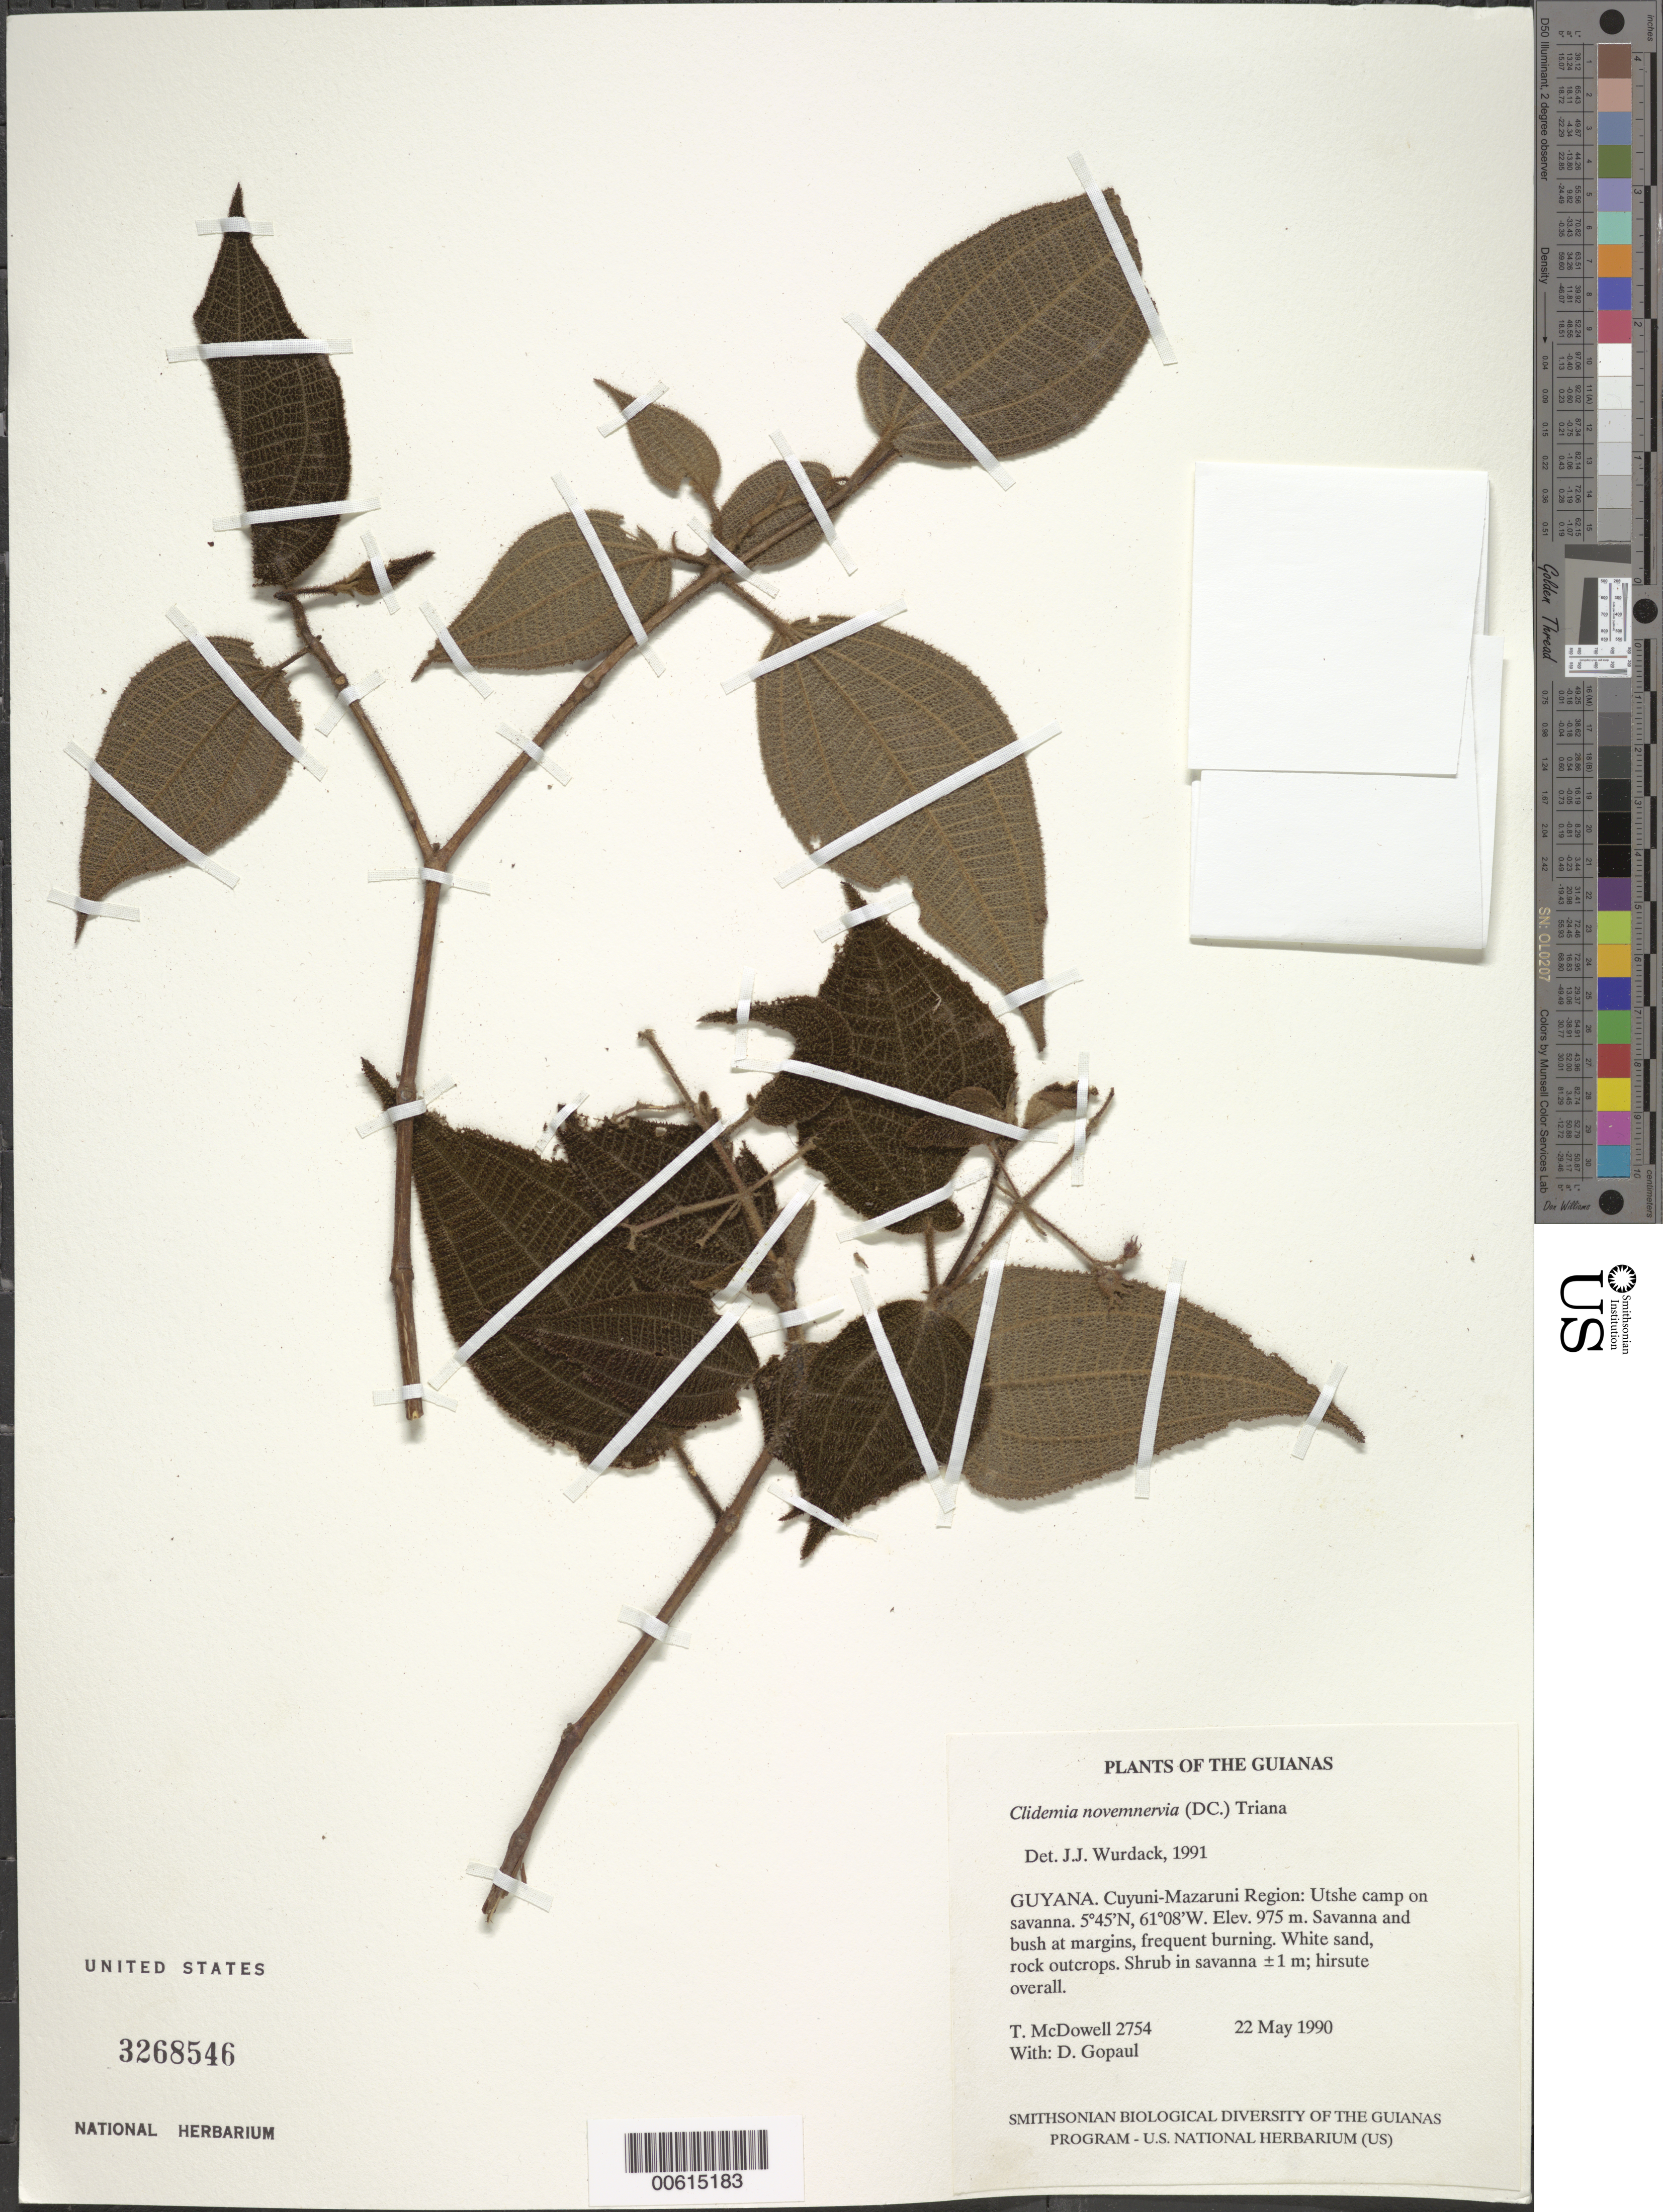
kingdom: Plantae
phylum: Tracheophyta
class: Magnoliopsida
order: Myrtales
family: Melastomataceae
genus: Clidemia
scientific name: Clidemia novemnervia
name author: (DC.) Triana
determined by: Wurdack, John J., (US), US (UNITED STATES)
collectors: T. McDowell & D. Gopaul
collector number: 2754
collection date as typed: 22 May 1990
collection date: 1990-05-22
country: Guyana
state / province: Cuyuni-Mazaruni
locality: Utshi camp, 0.3 km N of Utshi R, just S of forest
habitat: Savanna and bush at margins, frequent burning. White sand, rock outcrops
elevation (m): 975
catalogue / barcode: US 3268546